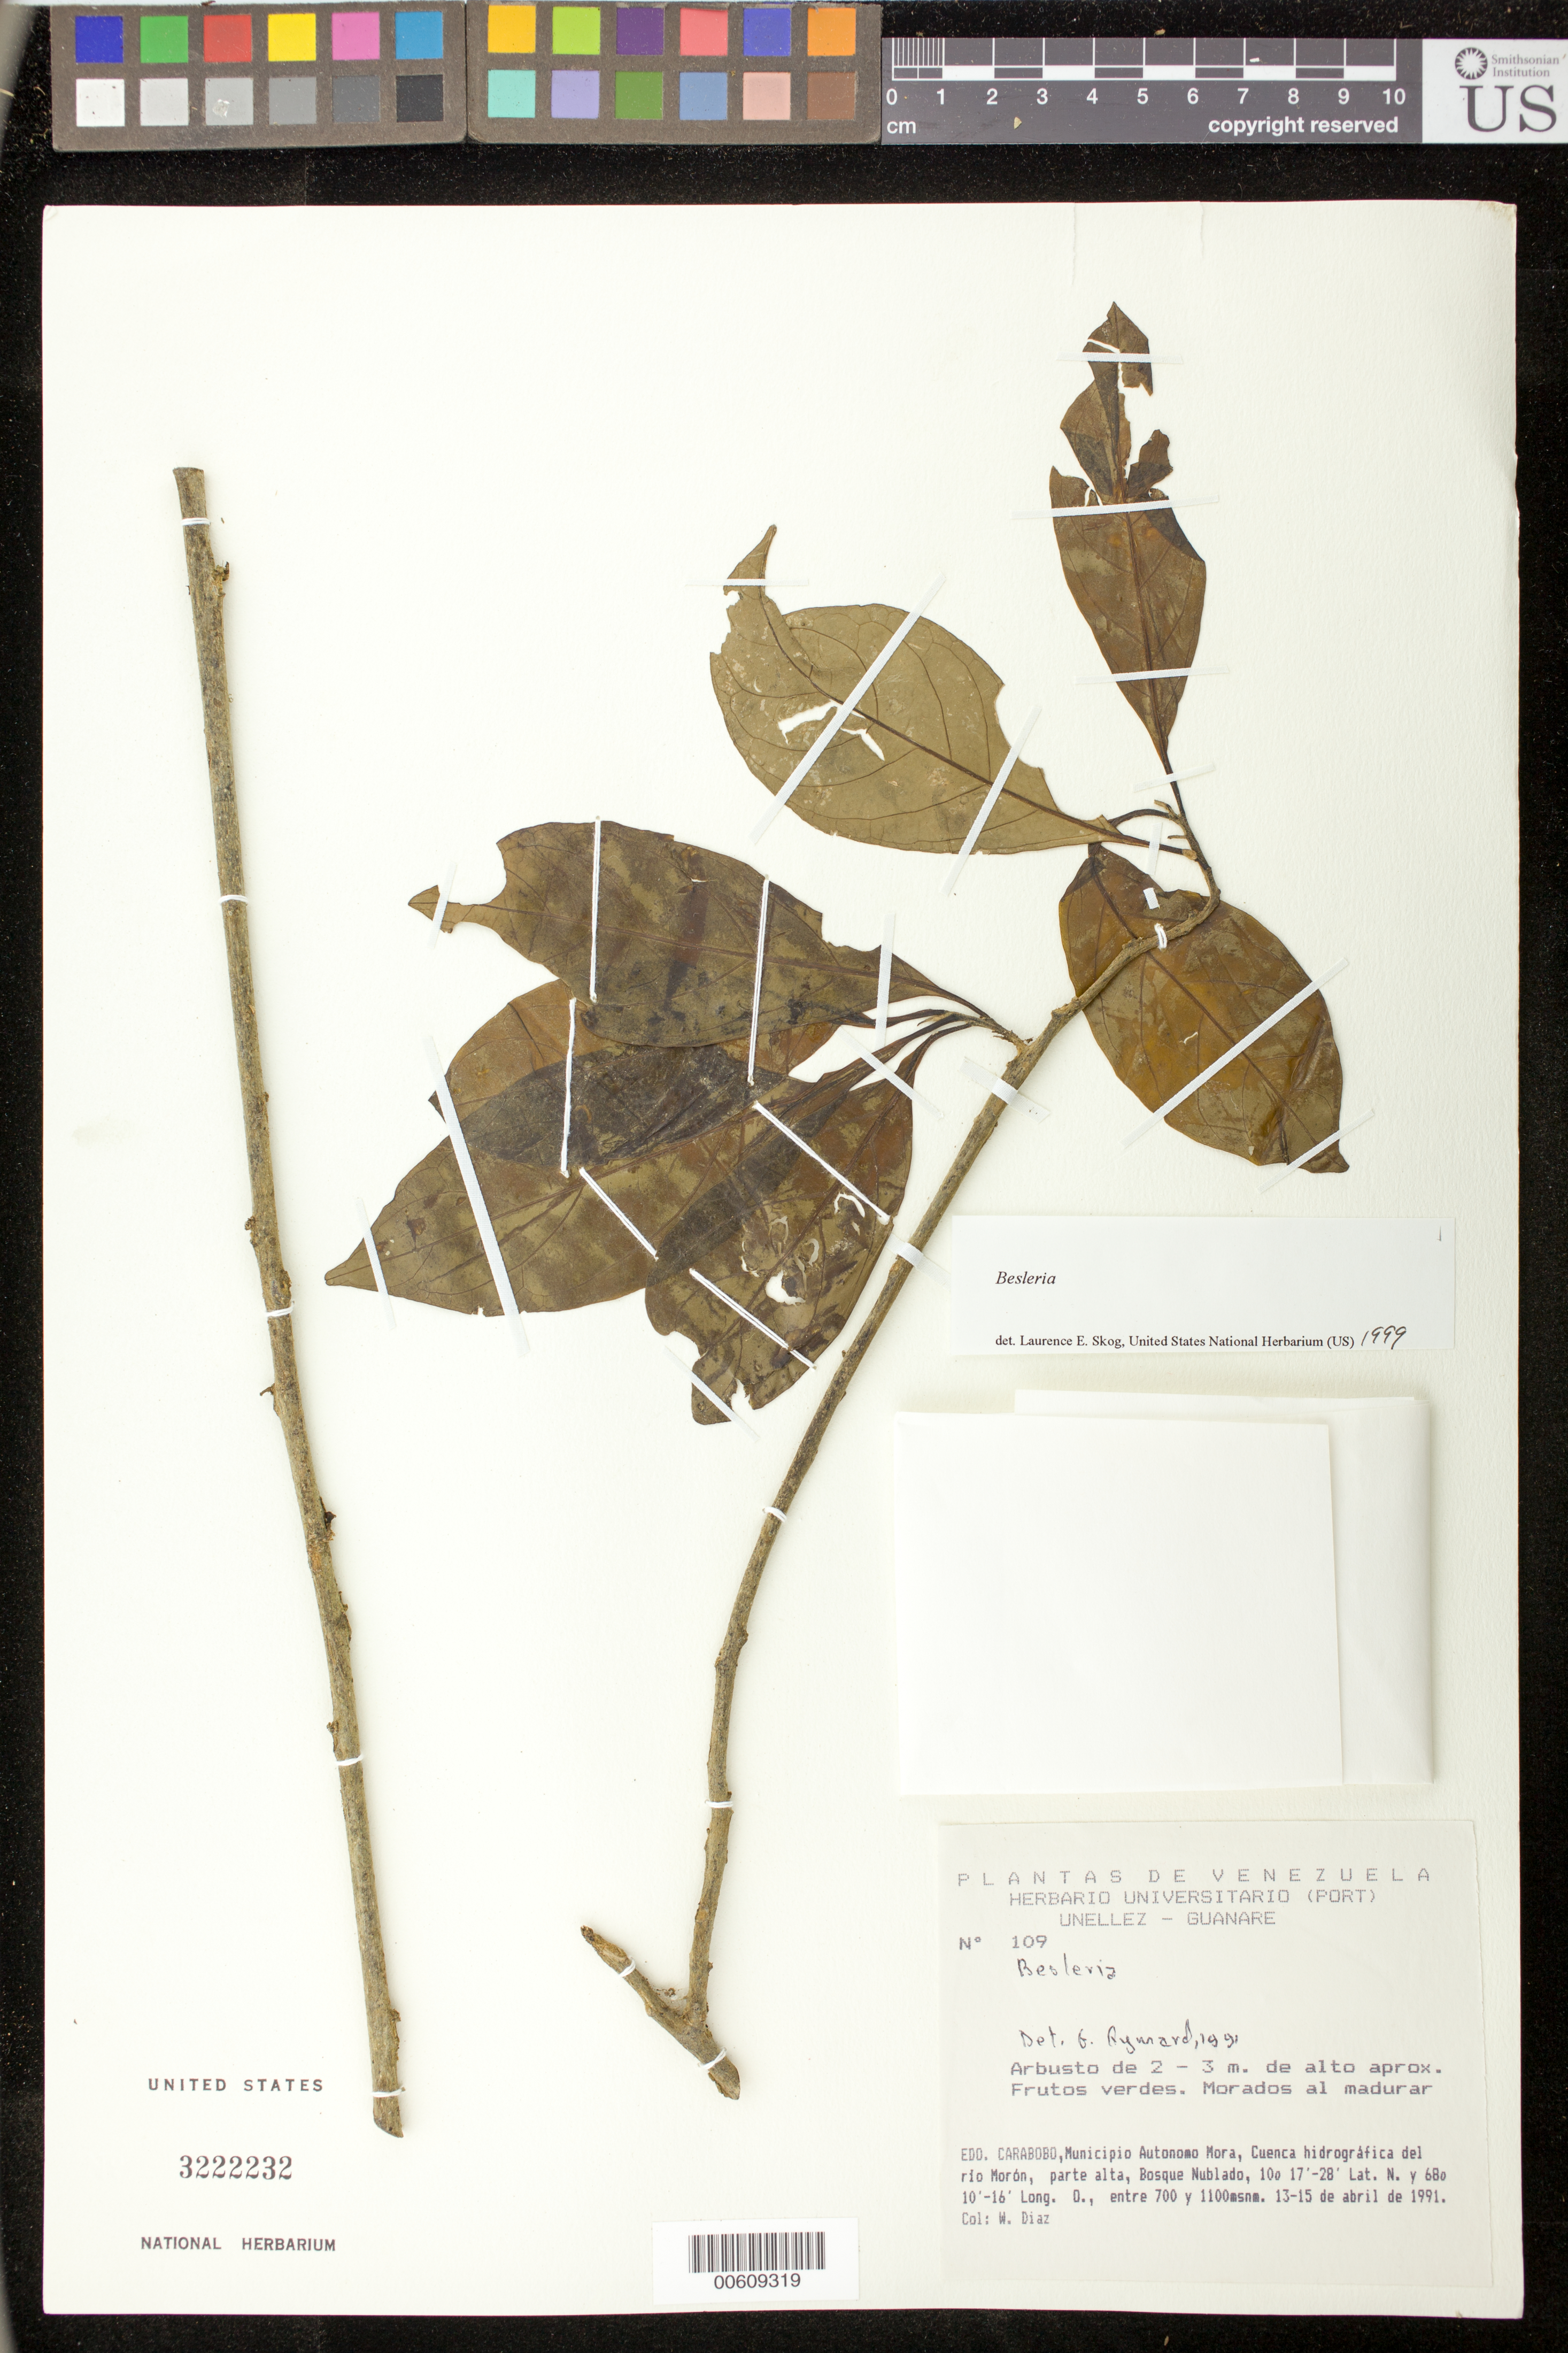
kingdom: Plantae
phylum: Tracheophyta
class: Magnoliopsida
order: Lamiales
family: Gesneriaceae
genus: Besleria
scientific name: Besleria sp.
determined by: Skog, Laurence E.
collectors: W. Díaz P.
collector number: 109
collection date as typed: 13-15 Apr 1991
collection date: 1991-04-13/1991-04-15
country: Venezuela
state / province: Carabobo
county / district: Juan José Mora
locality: Mpio. Autonomo Mora, Cuenca hidrográfica del río Morón, parte alta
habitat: Bosque nublado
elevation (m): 700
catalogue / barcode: US 3222232